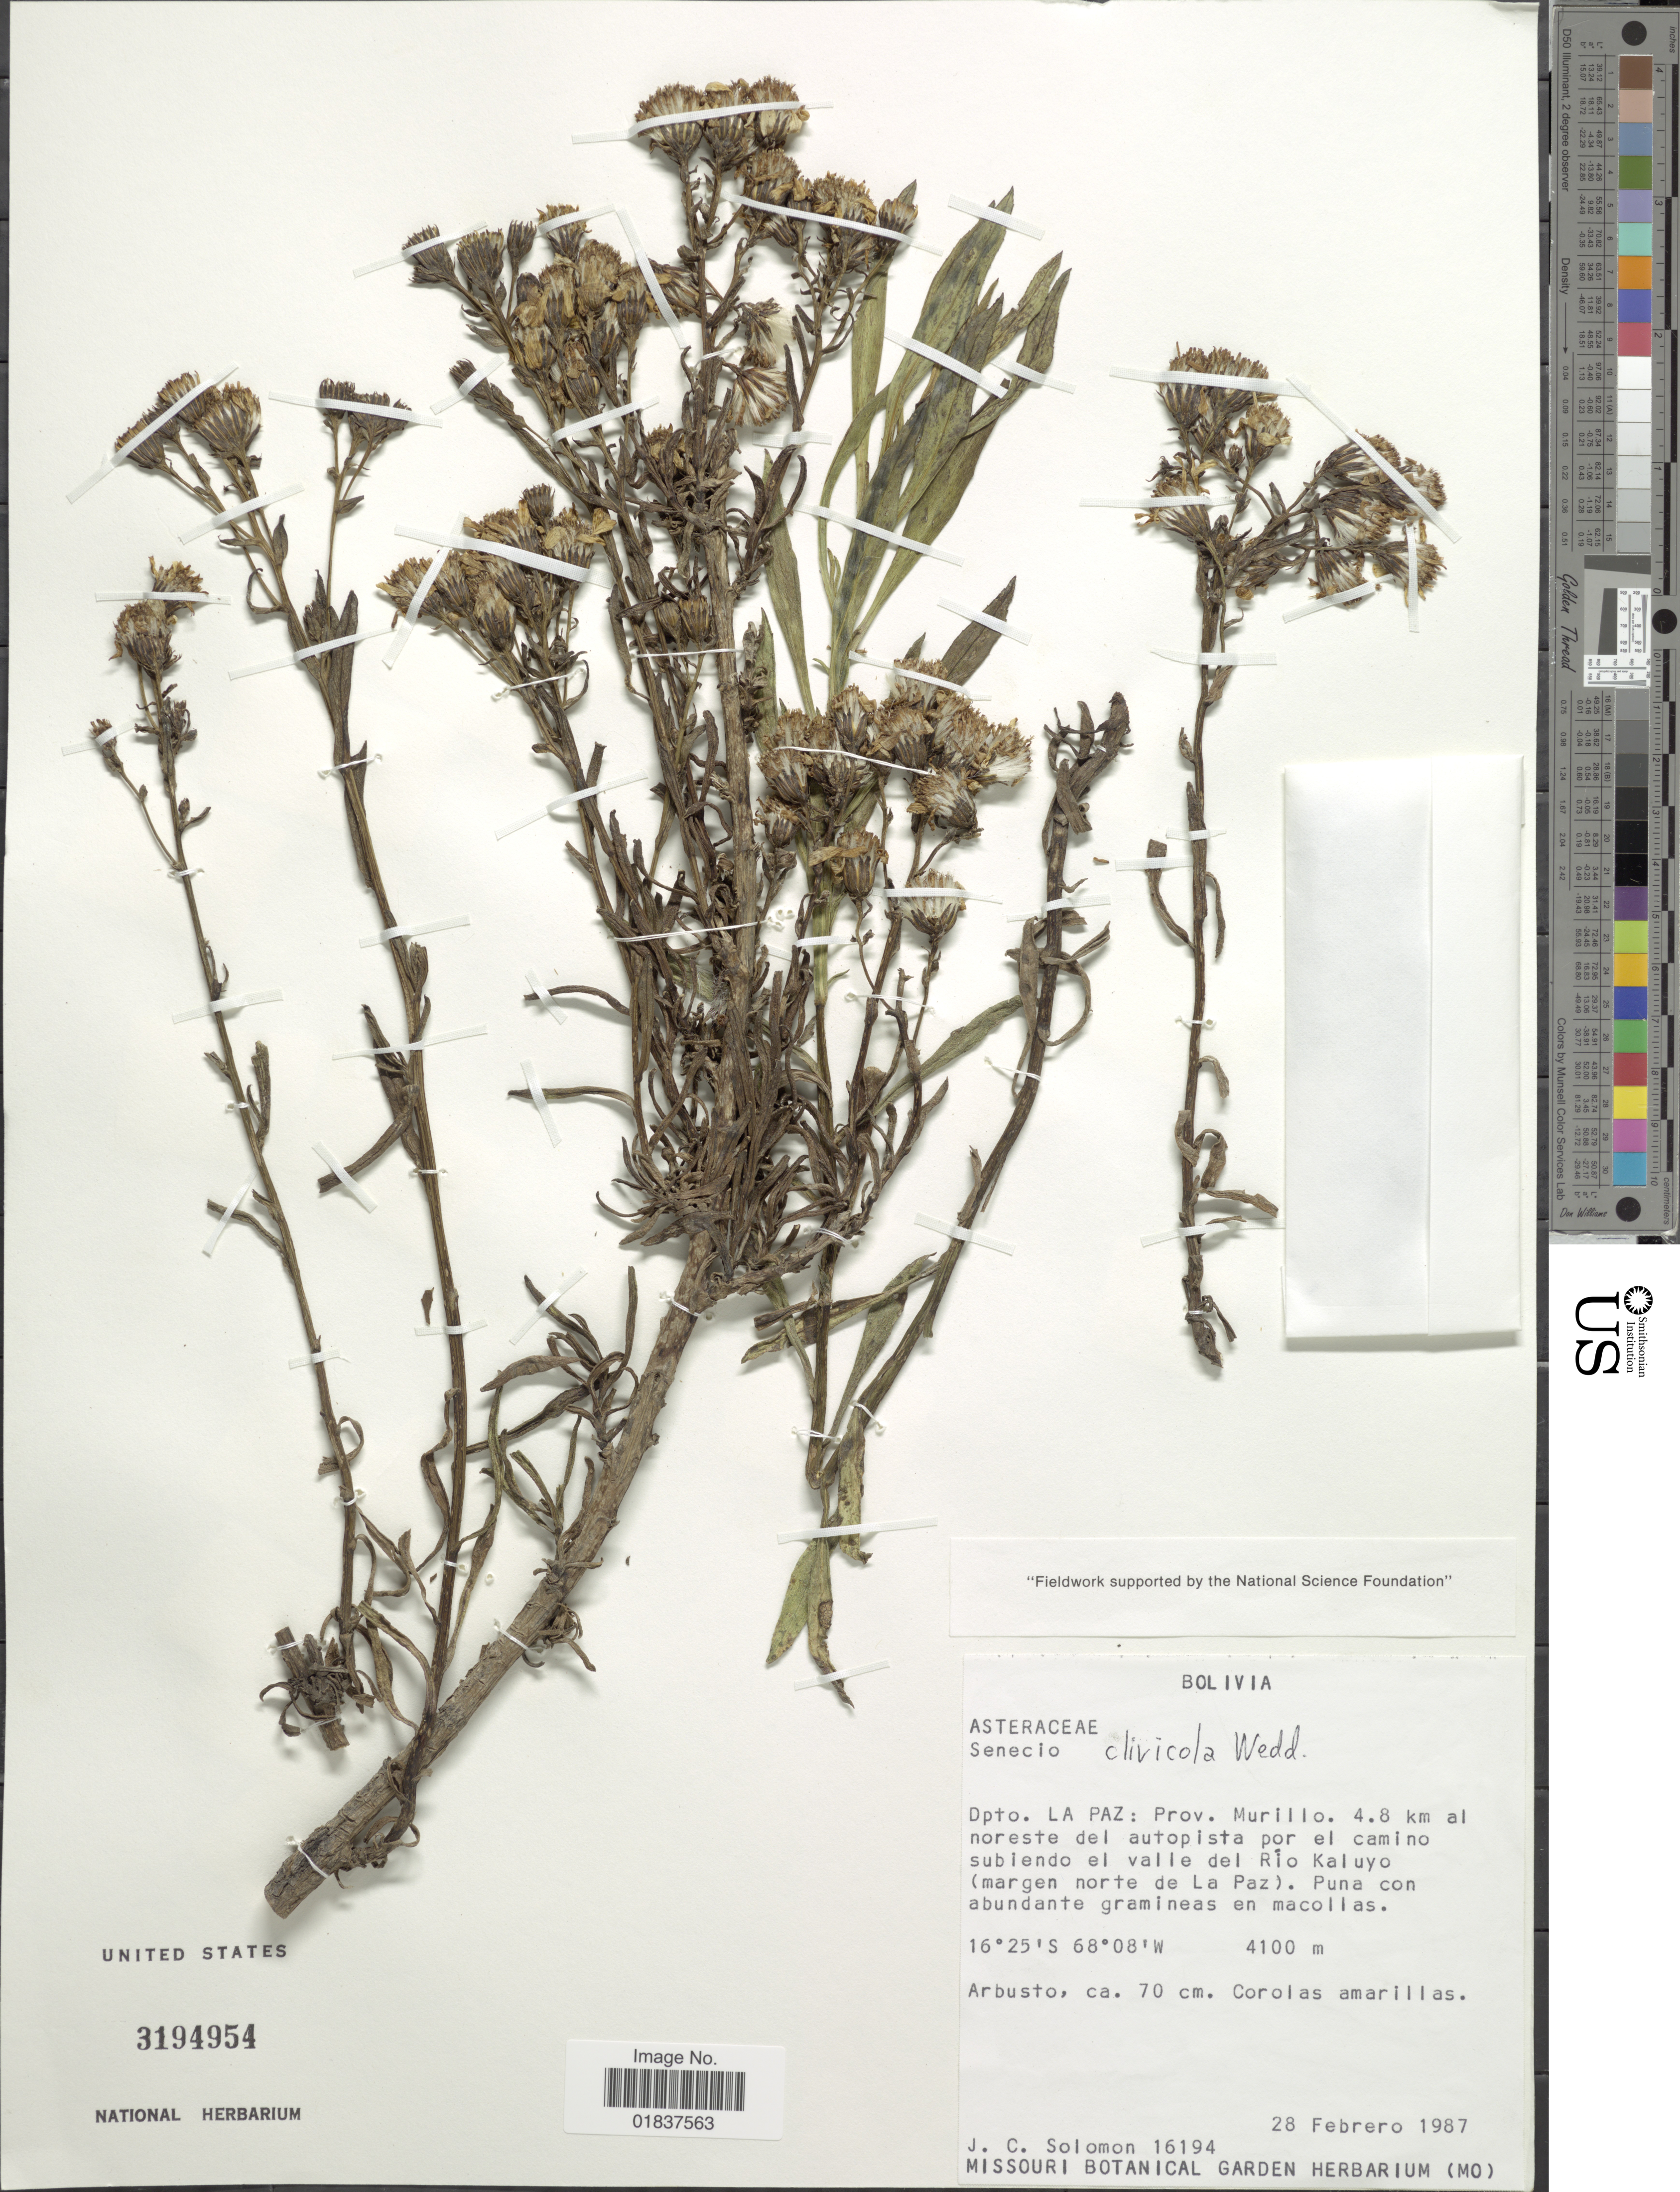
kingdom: Plantae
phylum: Tracheophyta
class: Magnoliopsida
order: Asterales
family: Asteraceae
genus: Senecio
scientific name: Senecio clivicola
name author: Wedd.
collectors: J. C. Solomon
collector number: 16194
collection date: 1987-02-28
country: Bolivia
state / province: La Paz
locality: Dpto. La Paz: Prov. Murillo. 4. 8 km al noreste del autopista por el camino subiendo el valle del Rio Kaluyo (margen norte de La Paz)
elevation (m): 4100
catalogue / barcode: US 3194954